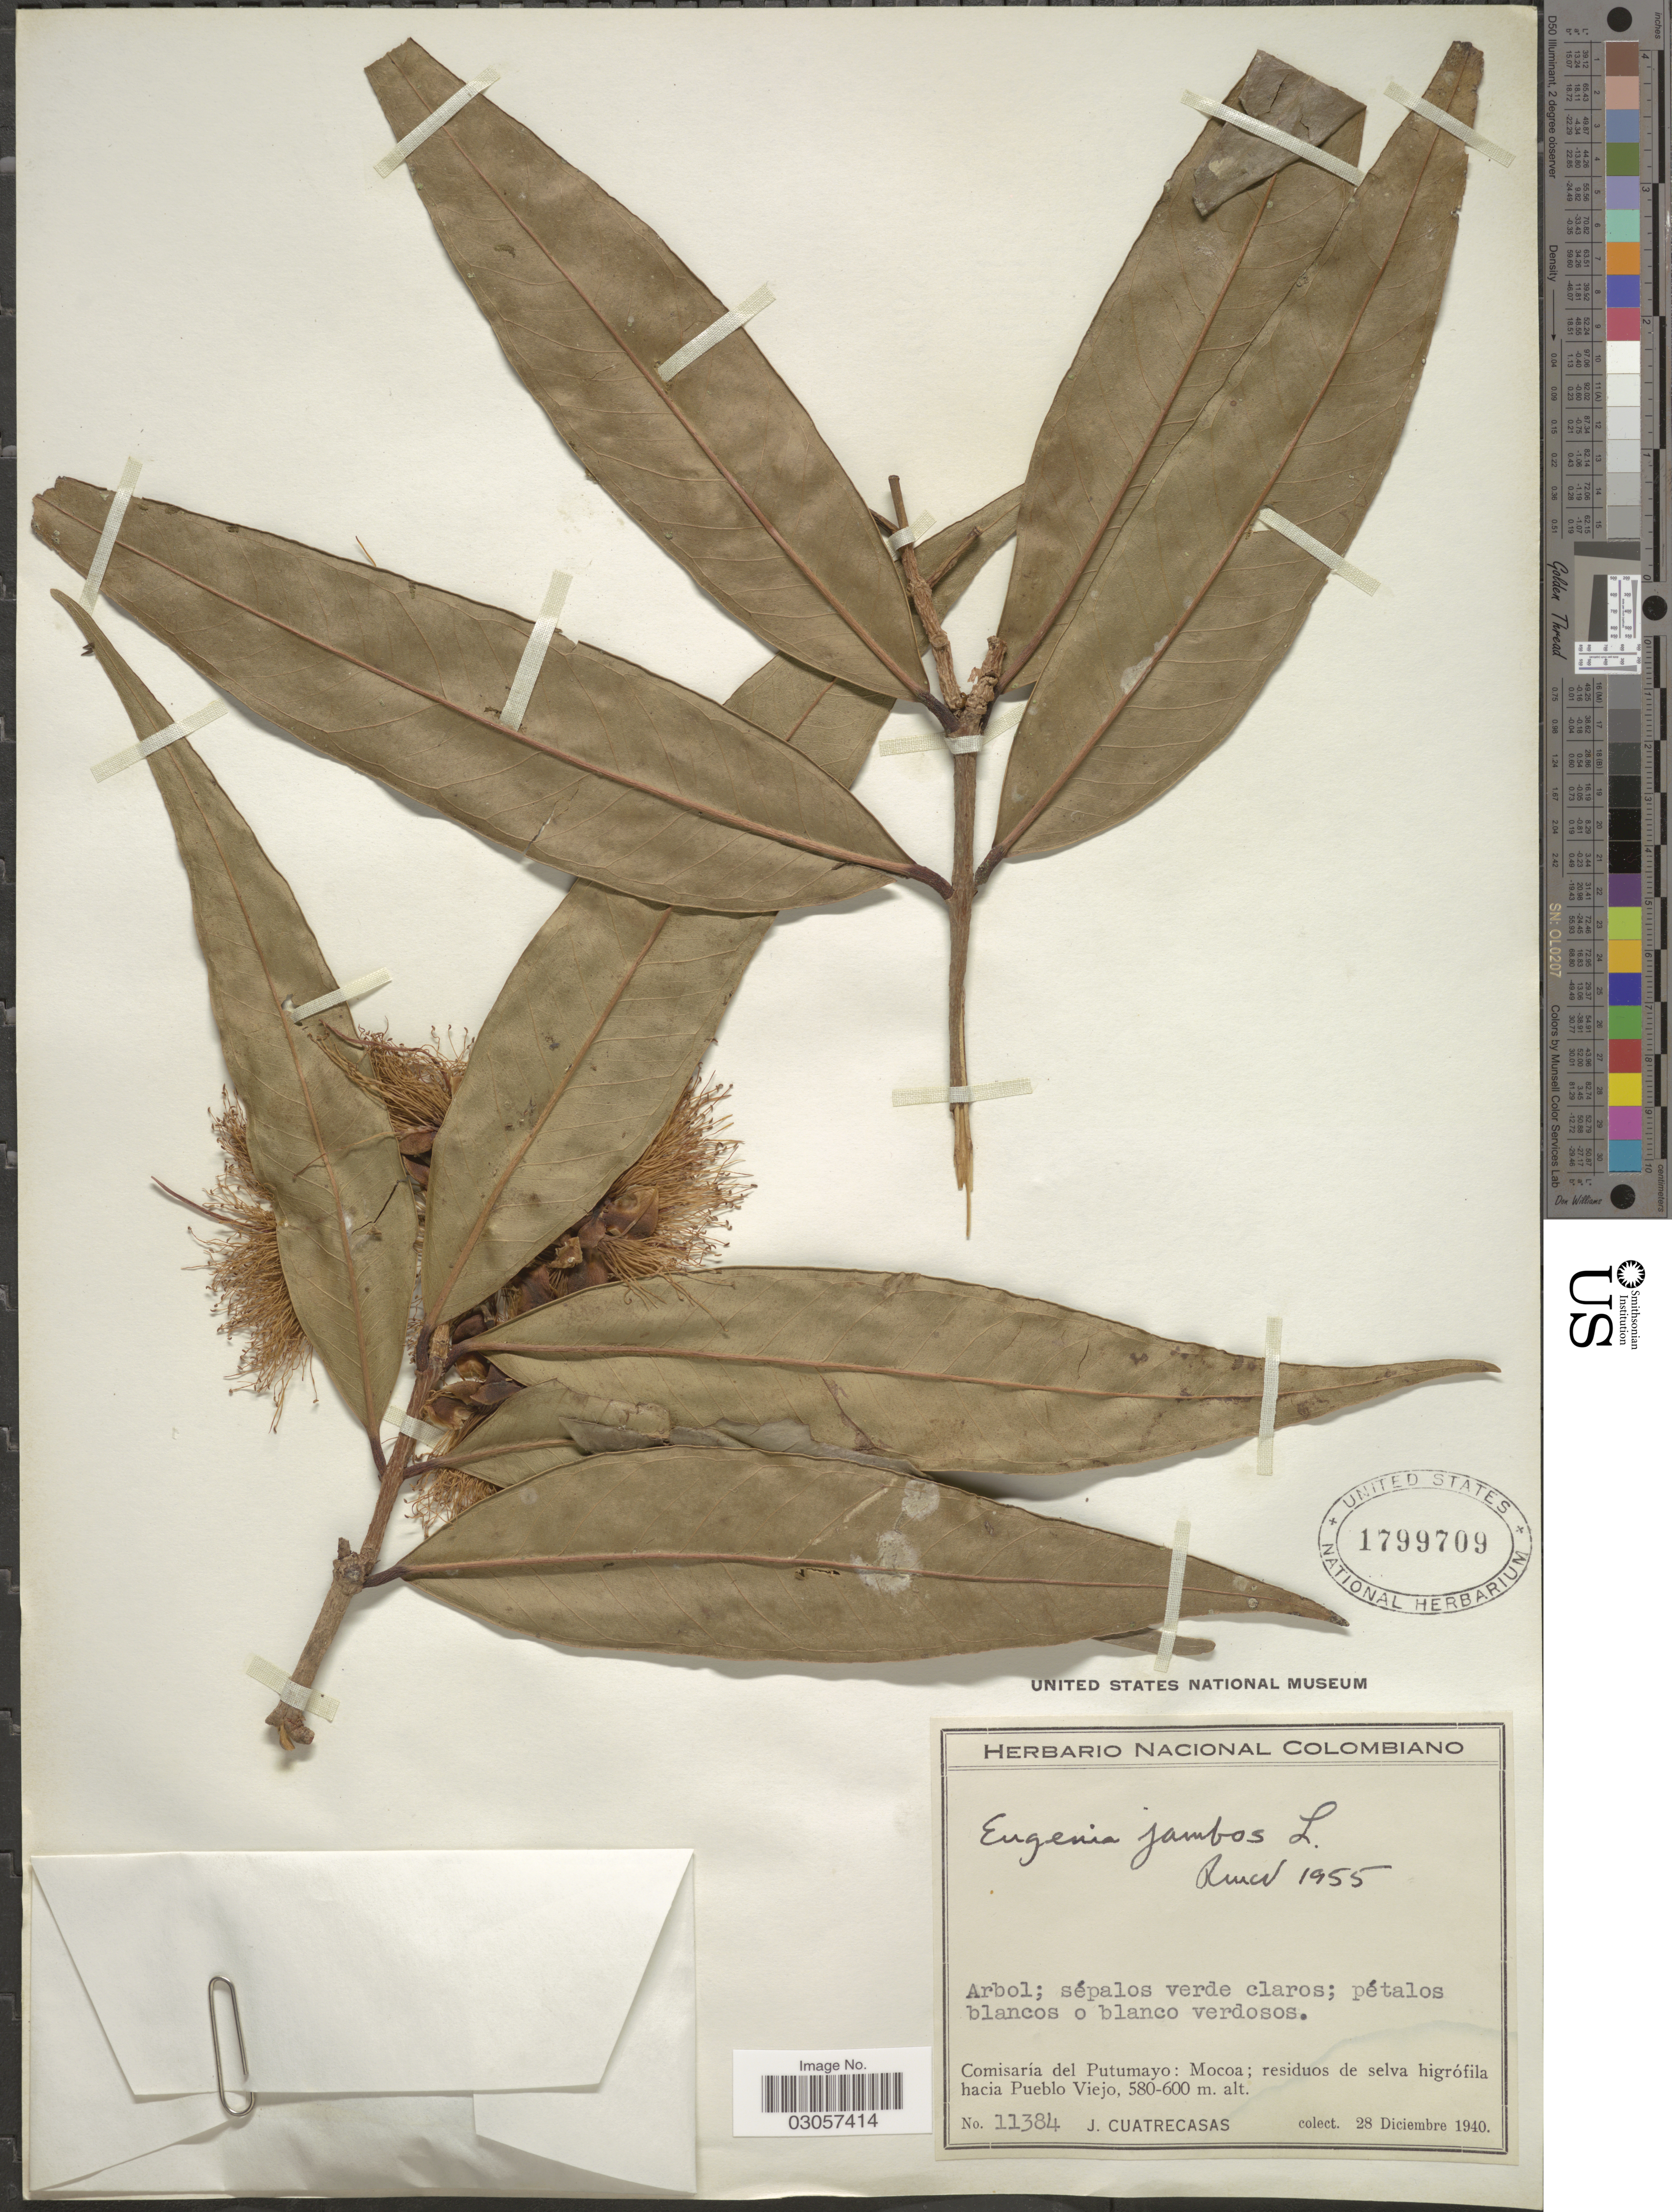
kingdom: Plantae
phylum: Tracheophyta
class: Magnoliopsida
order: Myrtales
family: Myrtaceae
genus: Syzygium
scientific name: Syzygium jambos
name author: (L.) Alston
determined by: Strong, Mark T., (BOT), Smithsonian Institution - National Museum of Natural History (UNITED STATES)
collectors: J. Cuatrecasas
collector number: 11384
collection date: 1940-12-28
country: Colombia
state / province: Putumayo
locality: Comisaría del Putumayo: Mocoa; residuos de selva higrófila hacia Pueblo Viejo.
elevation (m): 580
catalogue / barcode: US 1799709